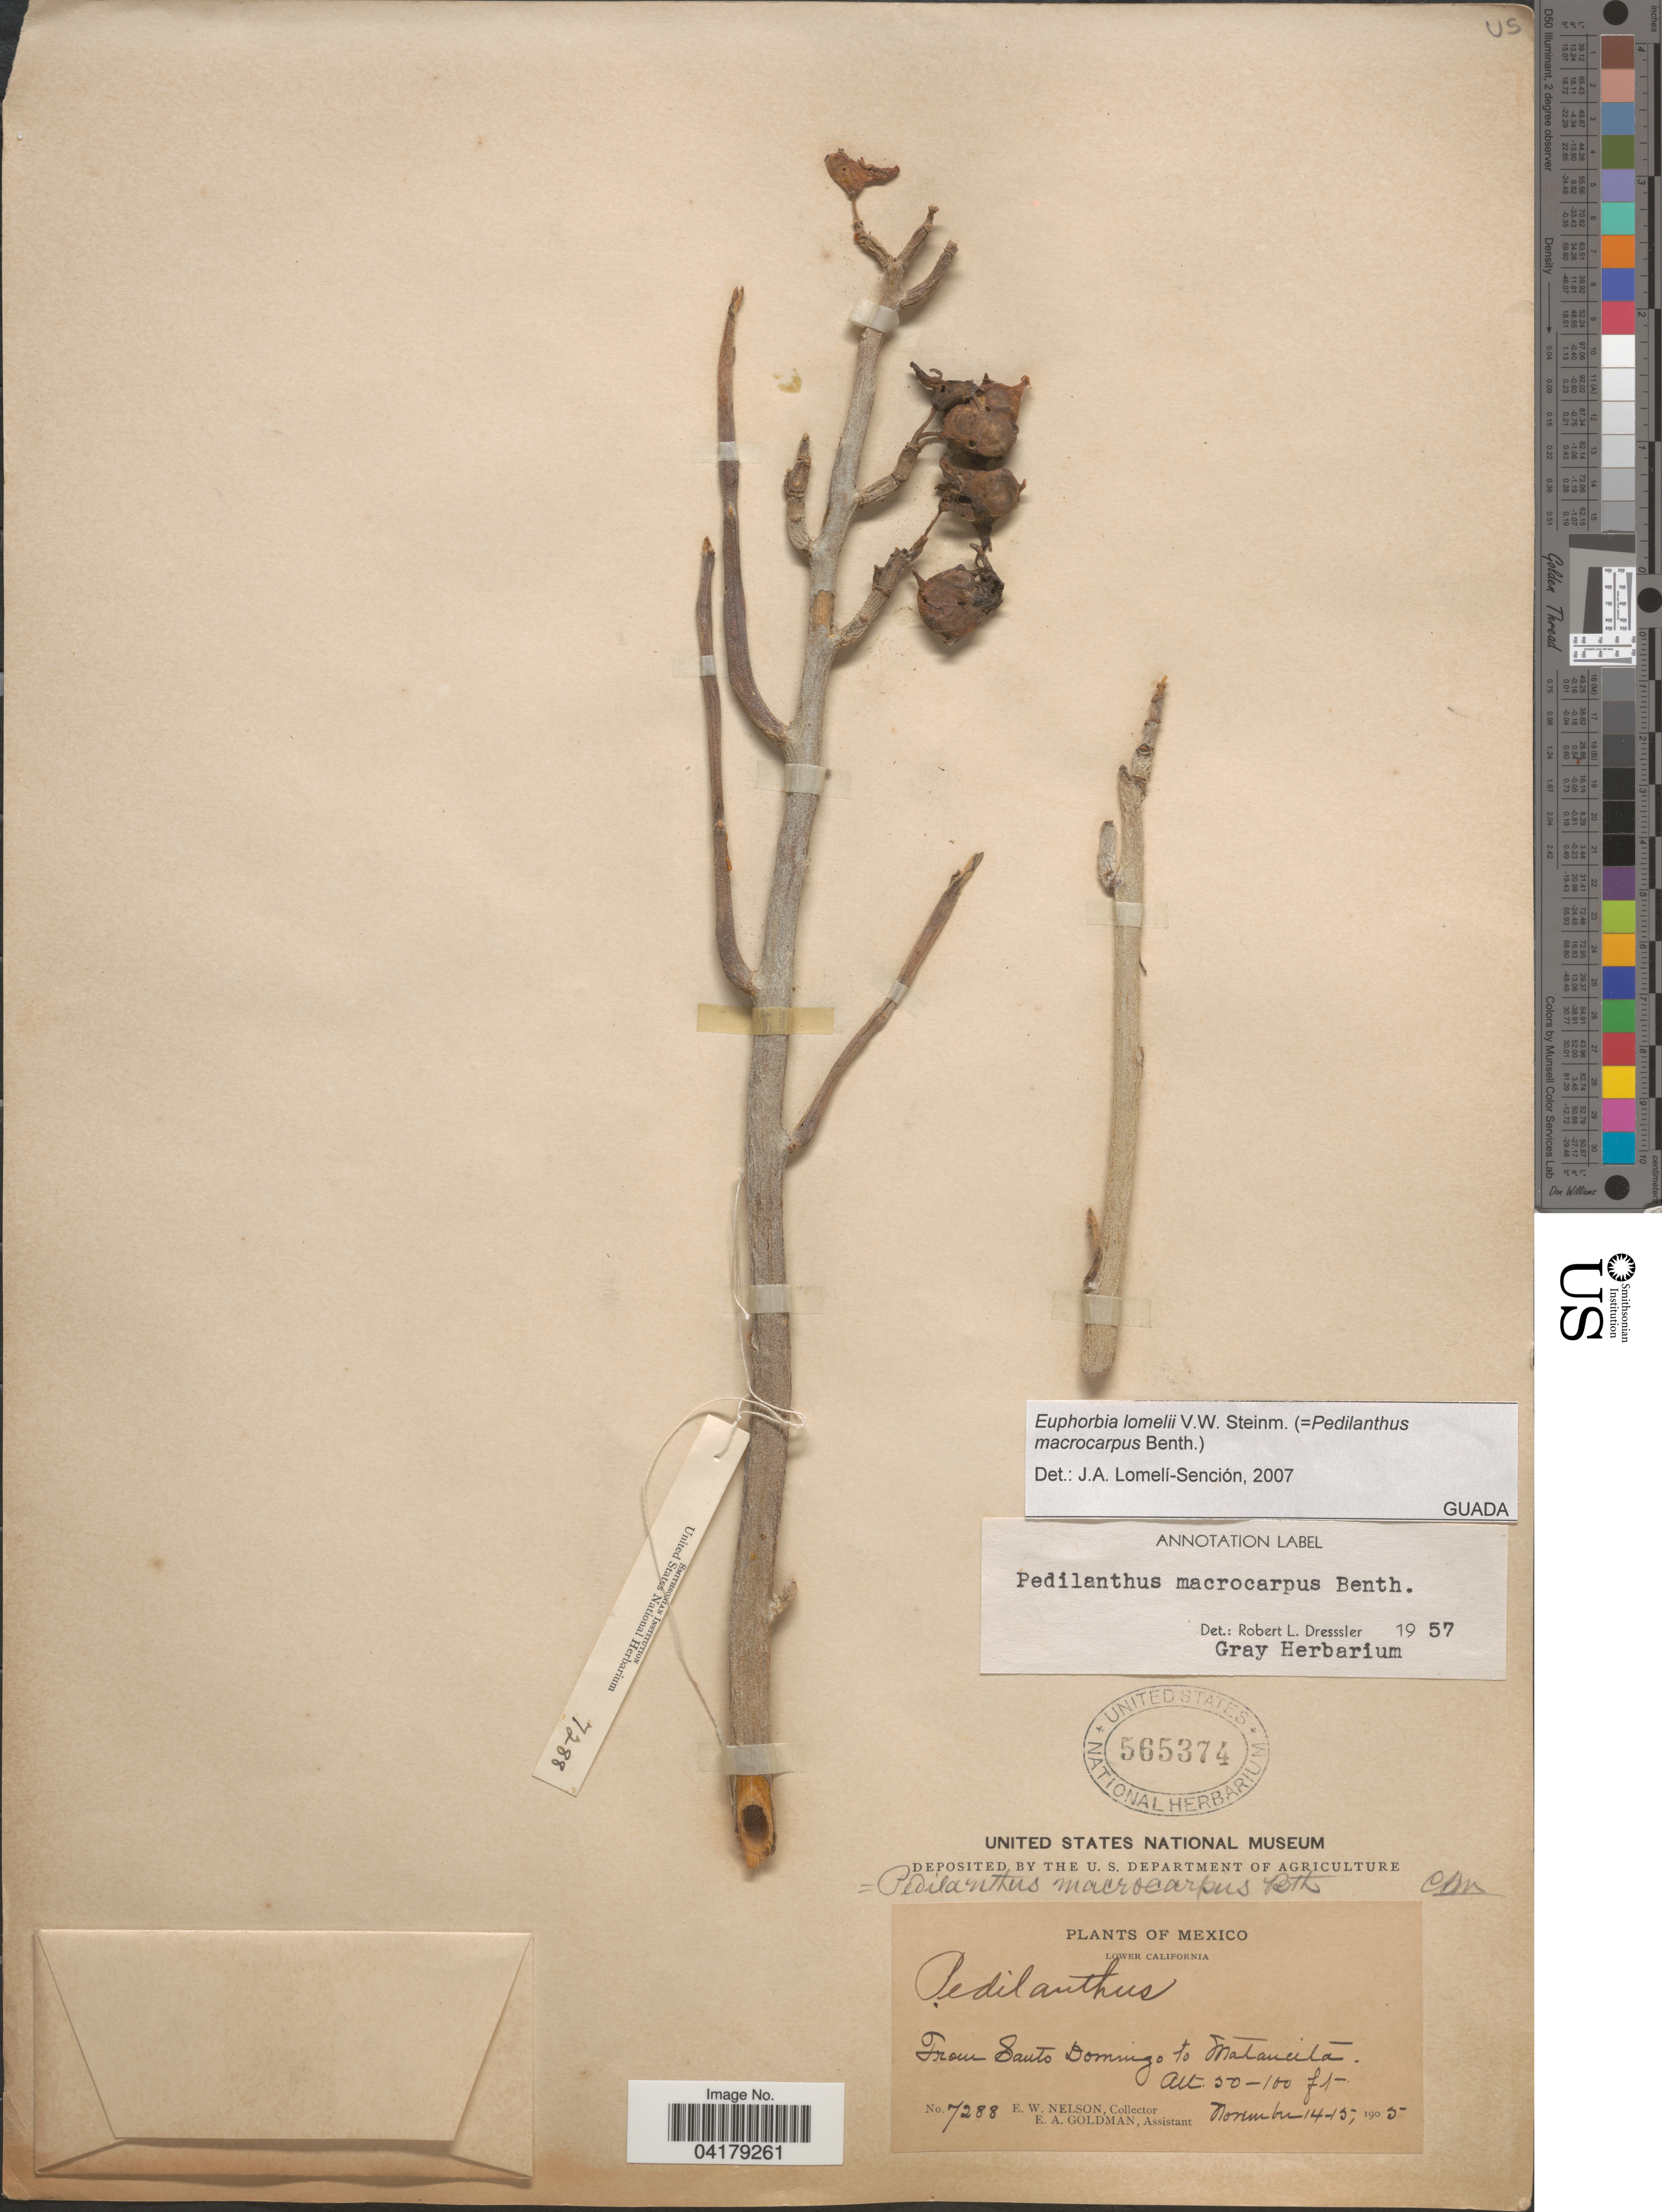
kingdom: Plantae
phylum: Tracheophyta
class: Magnoliopsida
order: Malpighiales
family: Euphorbiaceae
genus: Euphorbia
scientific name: Euphorbia lomelii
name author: V.W. Steinm.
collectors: E. W. Nelson & E. A. Goldman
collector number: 7288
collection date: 1905-11-14/1905-11-15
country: Mexico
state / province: Baja California Sur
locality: From Santo Domingo to Matancita.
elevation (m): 15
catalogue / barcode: US 565374